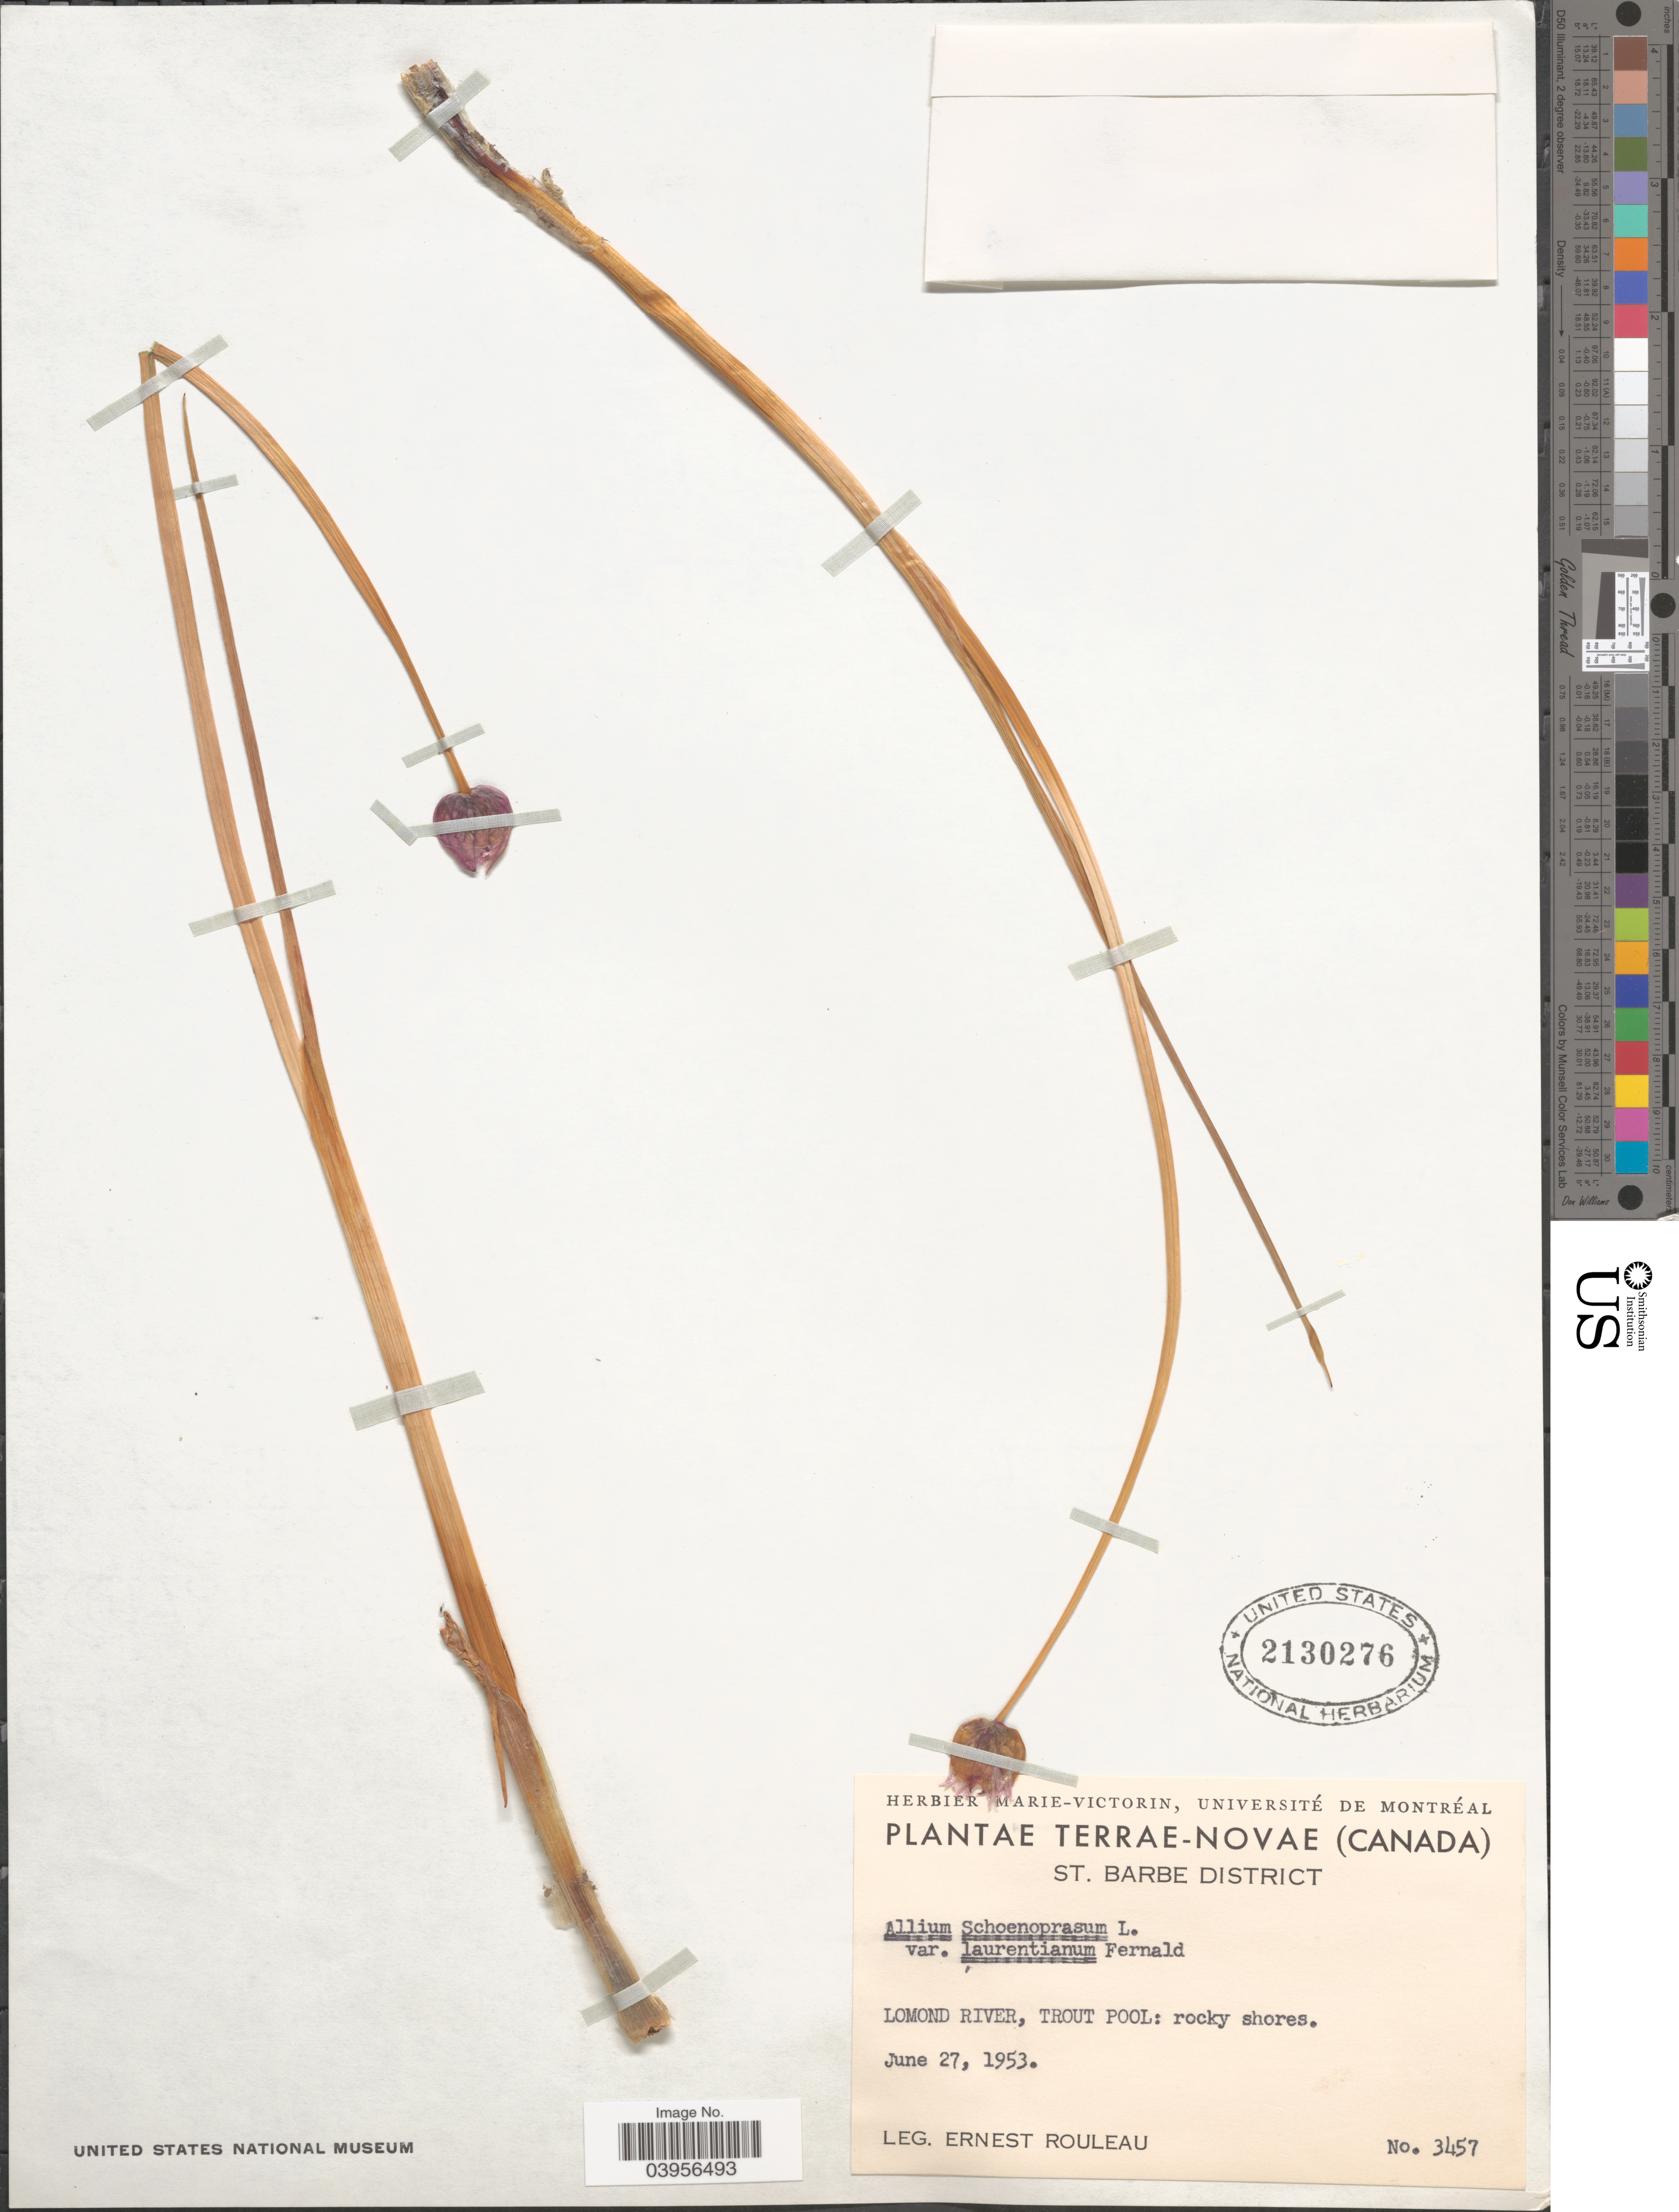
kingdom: Plantae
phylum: Tracheophyta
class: Liliopsida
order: Asparagales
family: Amaryllidaceae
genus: Allium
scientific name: Allium schoenoprasum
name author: L.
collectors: J. Rouleau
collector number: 3457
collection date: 1953-06-27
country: Canada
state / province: Newfoundland and Labrador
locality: Terrae-Novae. St. Barbe District. Lomond River, Trout Pool.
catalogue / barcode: US 2130276